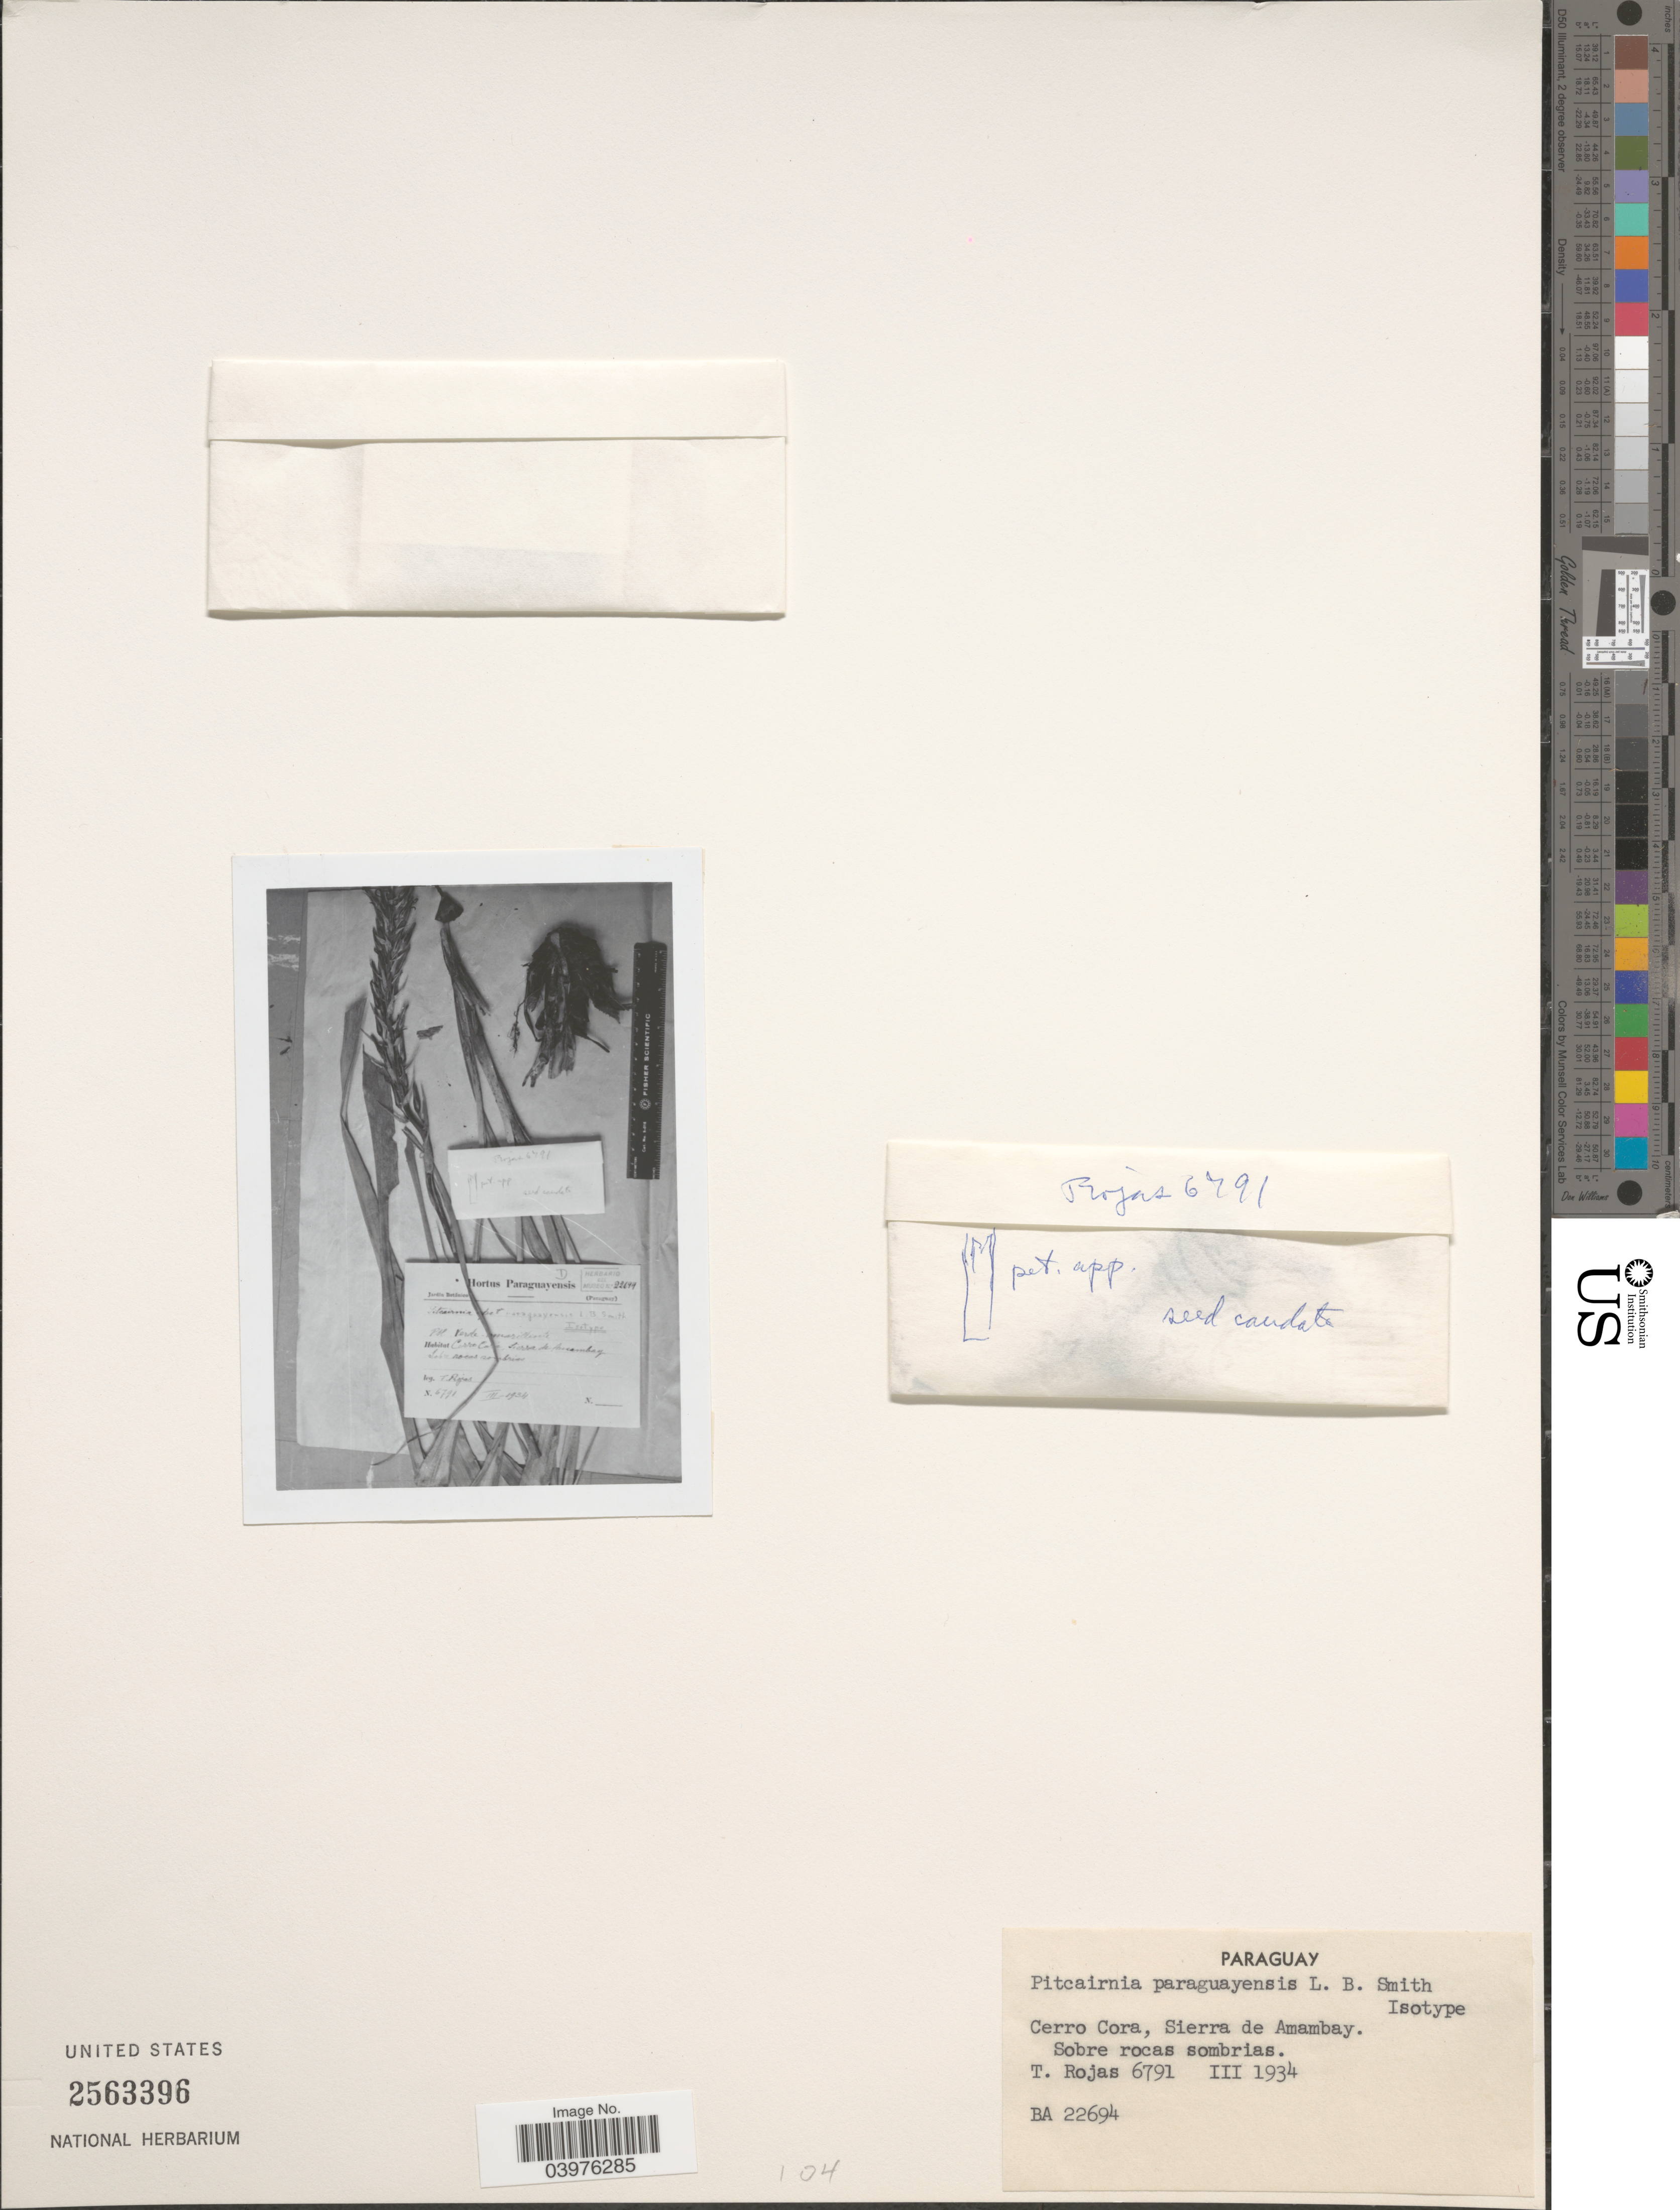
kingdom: Plantae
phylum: Tracheophyta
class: Liliopsida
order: Poales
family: Bromeliaceae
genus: Pitcairnia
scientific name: Pitcairnia paraguayensis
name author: L.B. Sm.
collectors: T. Rojas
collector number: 6791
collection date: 1934-03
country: Paraguay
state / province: Amambay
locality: Cerro Cora, Sierra de Amambay.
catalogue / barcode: US 2563396